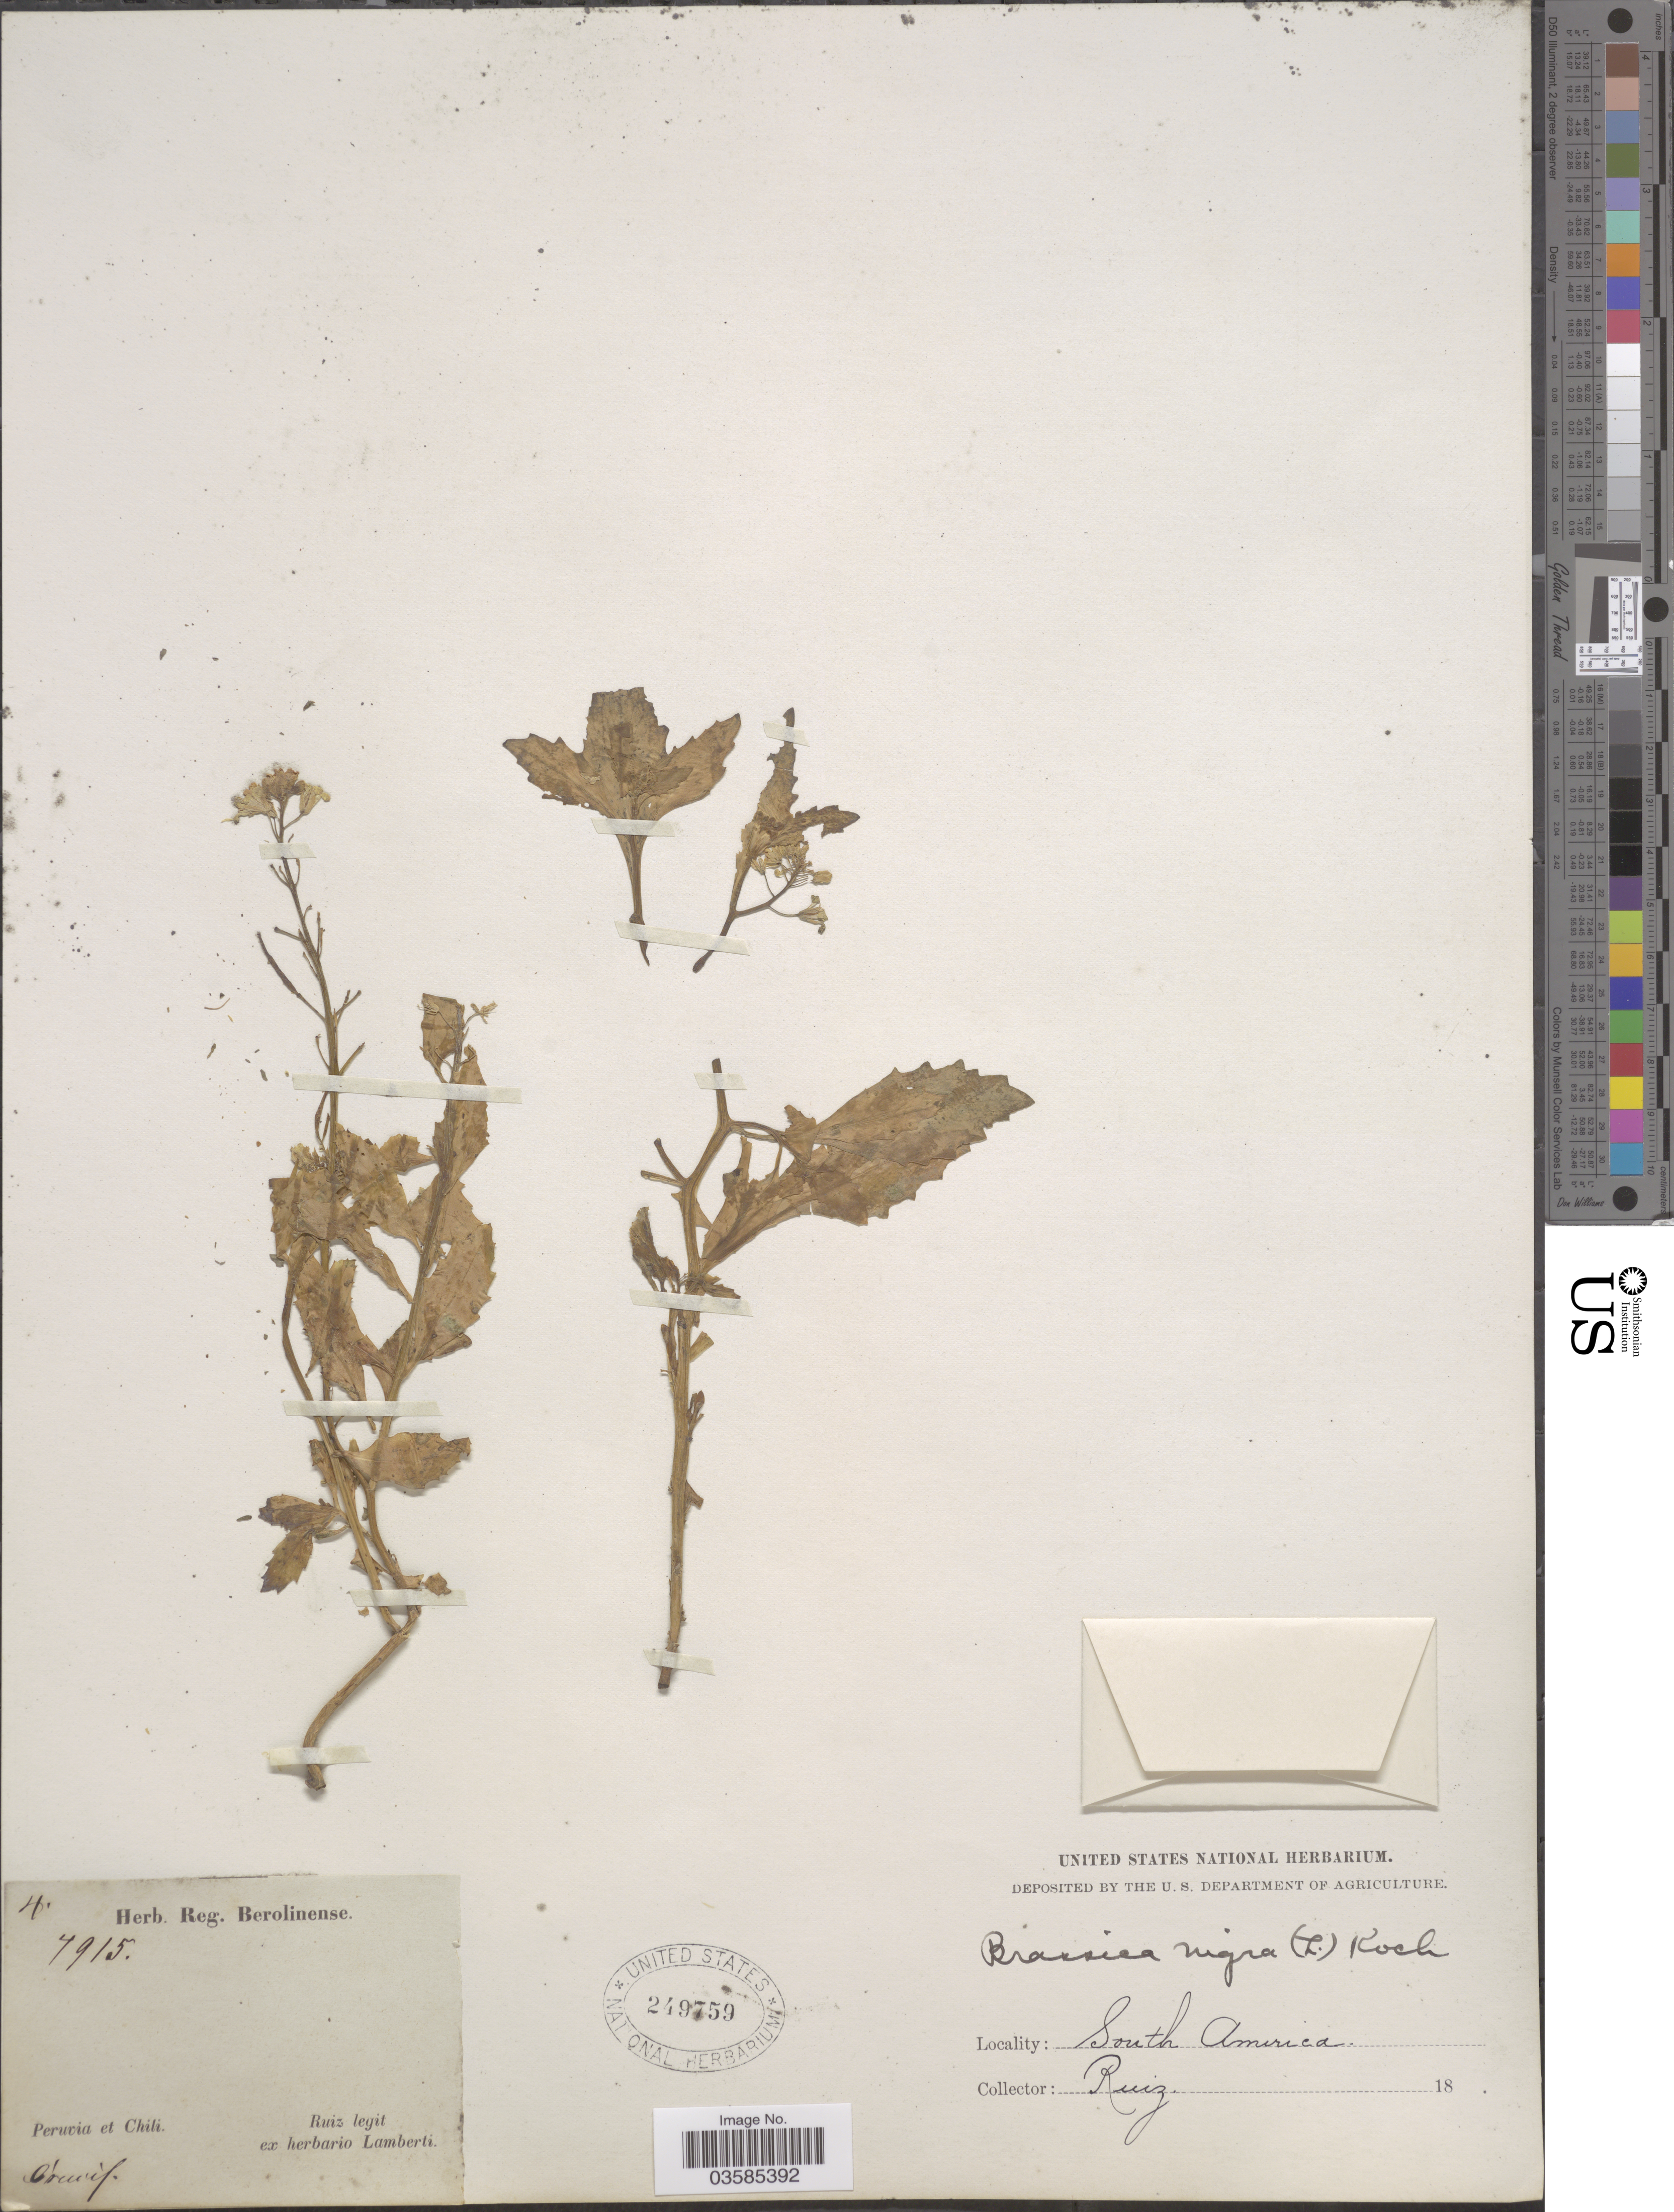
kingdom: Plantae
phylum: Tracheophyta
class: Magnoliopsida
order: Brassicales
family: Brassicaceae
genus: Brassica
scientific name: Brassica nigra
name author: (L.) W.D.J. Koch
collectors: Ruiz, --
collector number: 4915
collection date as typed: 18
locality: Peruvia et Chili. Comits [interpreted].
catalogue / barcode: US 249759